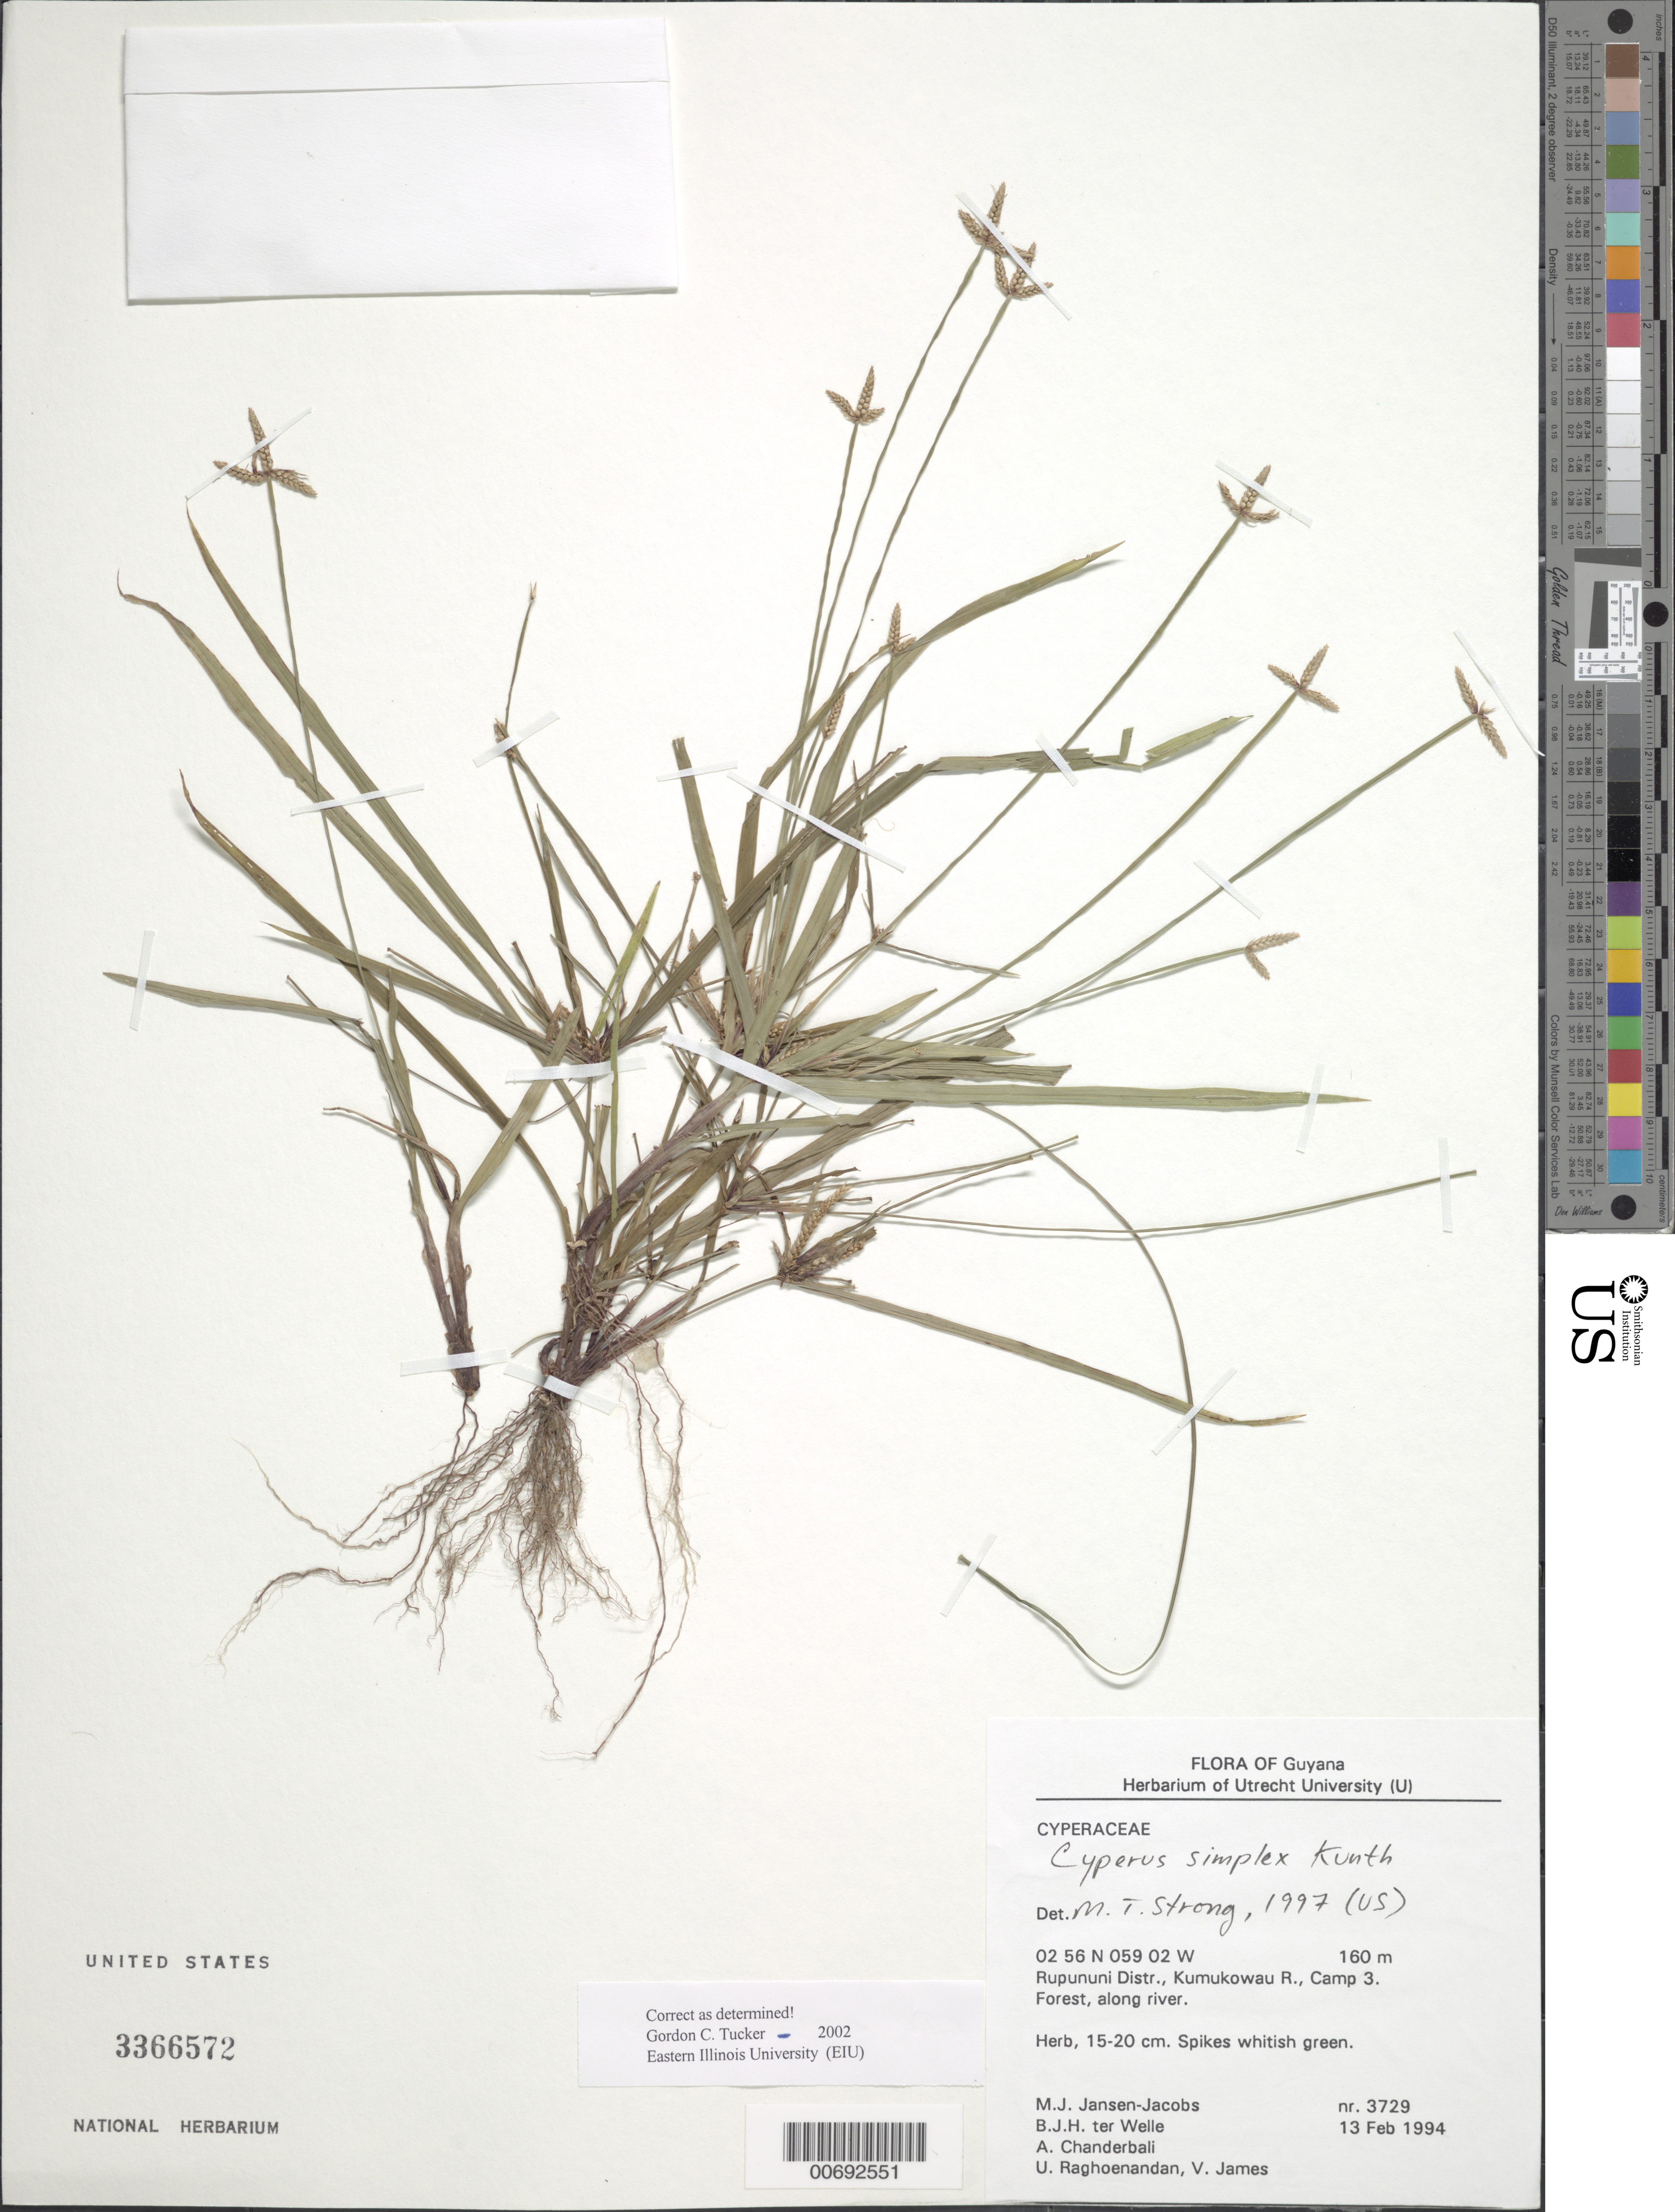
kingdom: Plantae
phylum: Tracheophyta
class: Liliopsida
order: Poales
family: Cyperaceae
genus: Cyperus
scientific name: Cyperus simplex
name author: Kunth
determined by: Tucker, G. C.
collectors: M. J. Jansen-Jacobs, B. Welle, A. S. Chanderbali, U. Raghoenandan & V. James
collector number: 3729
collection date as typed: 13-Feb-94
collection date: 1994-02-13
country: Guyana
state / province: U. Takutu-U. Essequibo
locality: Kumukowau R., Camp 3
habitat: Forest, along R.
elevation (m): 160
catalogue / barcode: US 3366572